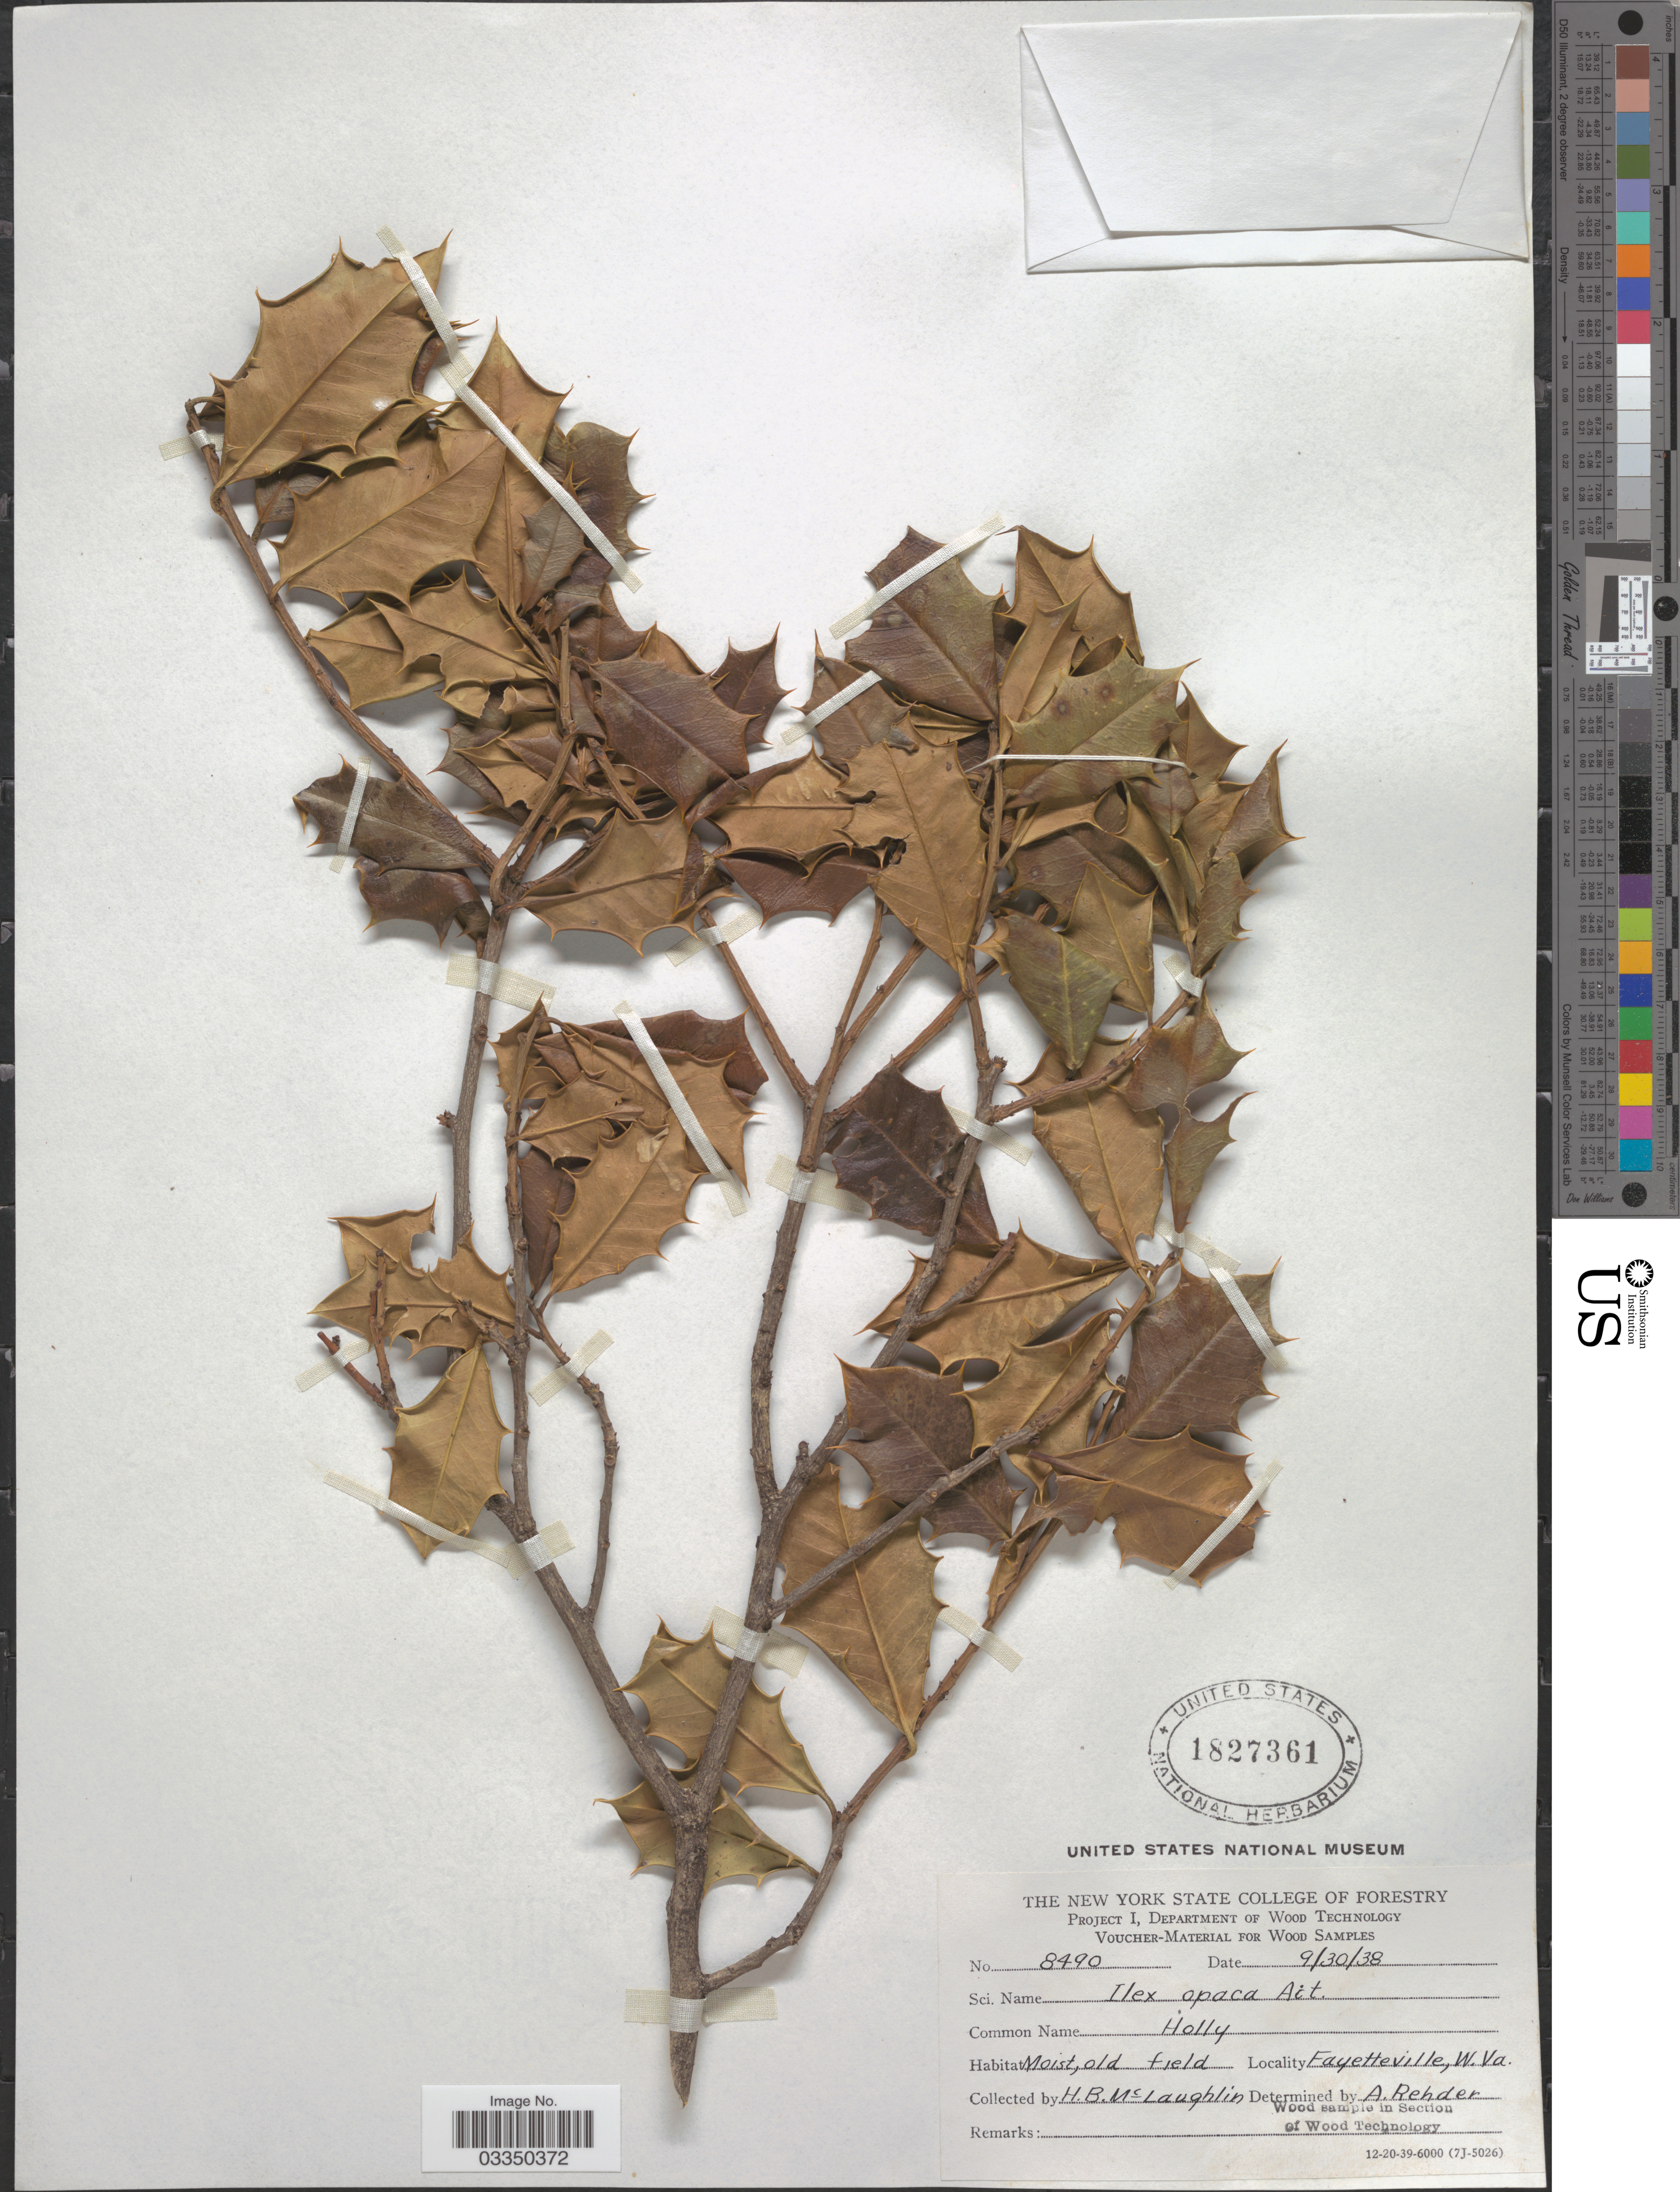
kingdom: Plantae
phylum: Tracheophyta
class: Magnoliopsida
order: Aquifoliales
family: Aquifoliaceae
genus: Ilex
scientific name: Ilex opaca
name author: Aiton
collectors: H. McLaughlin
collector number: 8490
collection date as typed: Transcribed d/m/y: 30/9/38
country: United States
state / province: West Virginia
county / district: Fayette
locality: Fayetteville.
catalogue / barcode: US 1827361